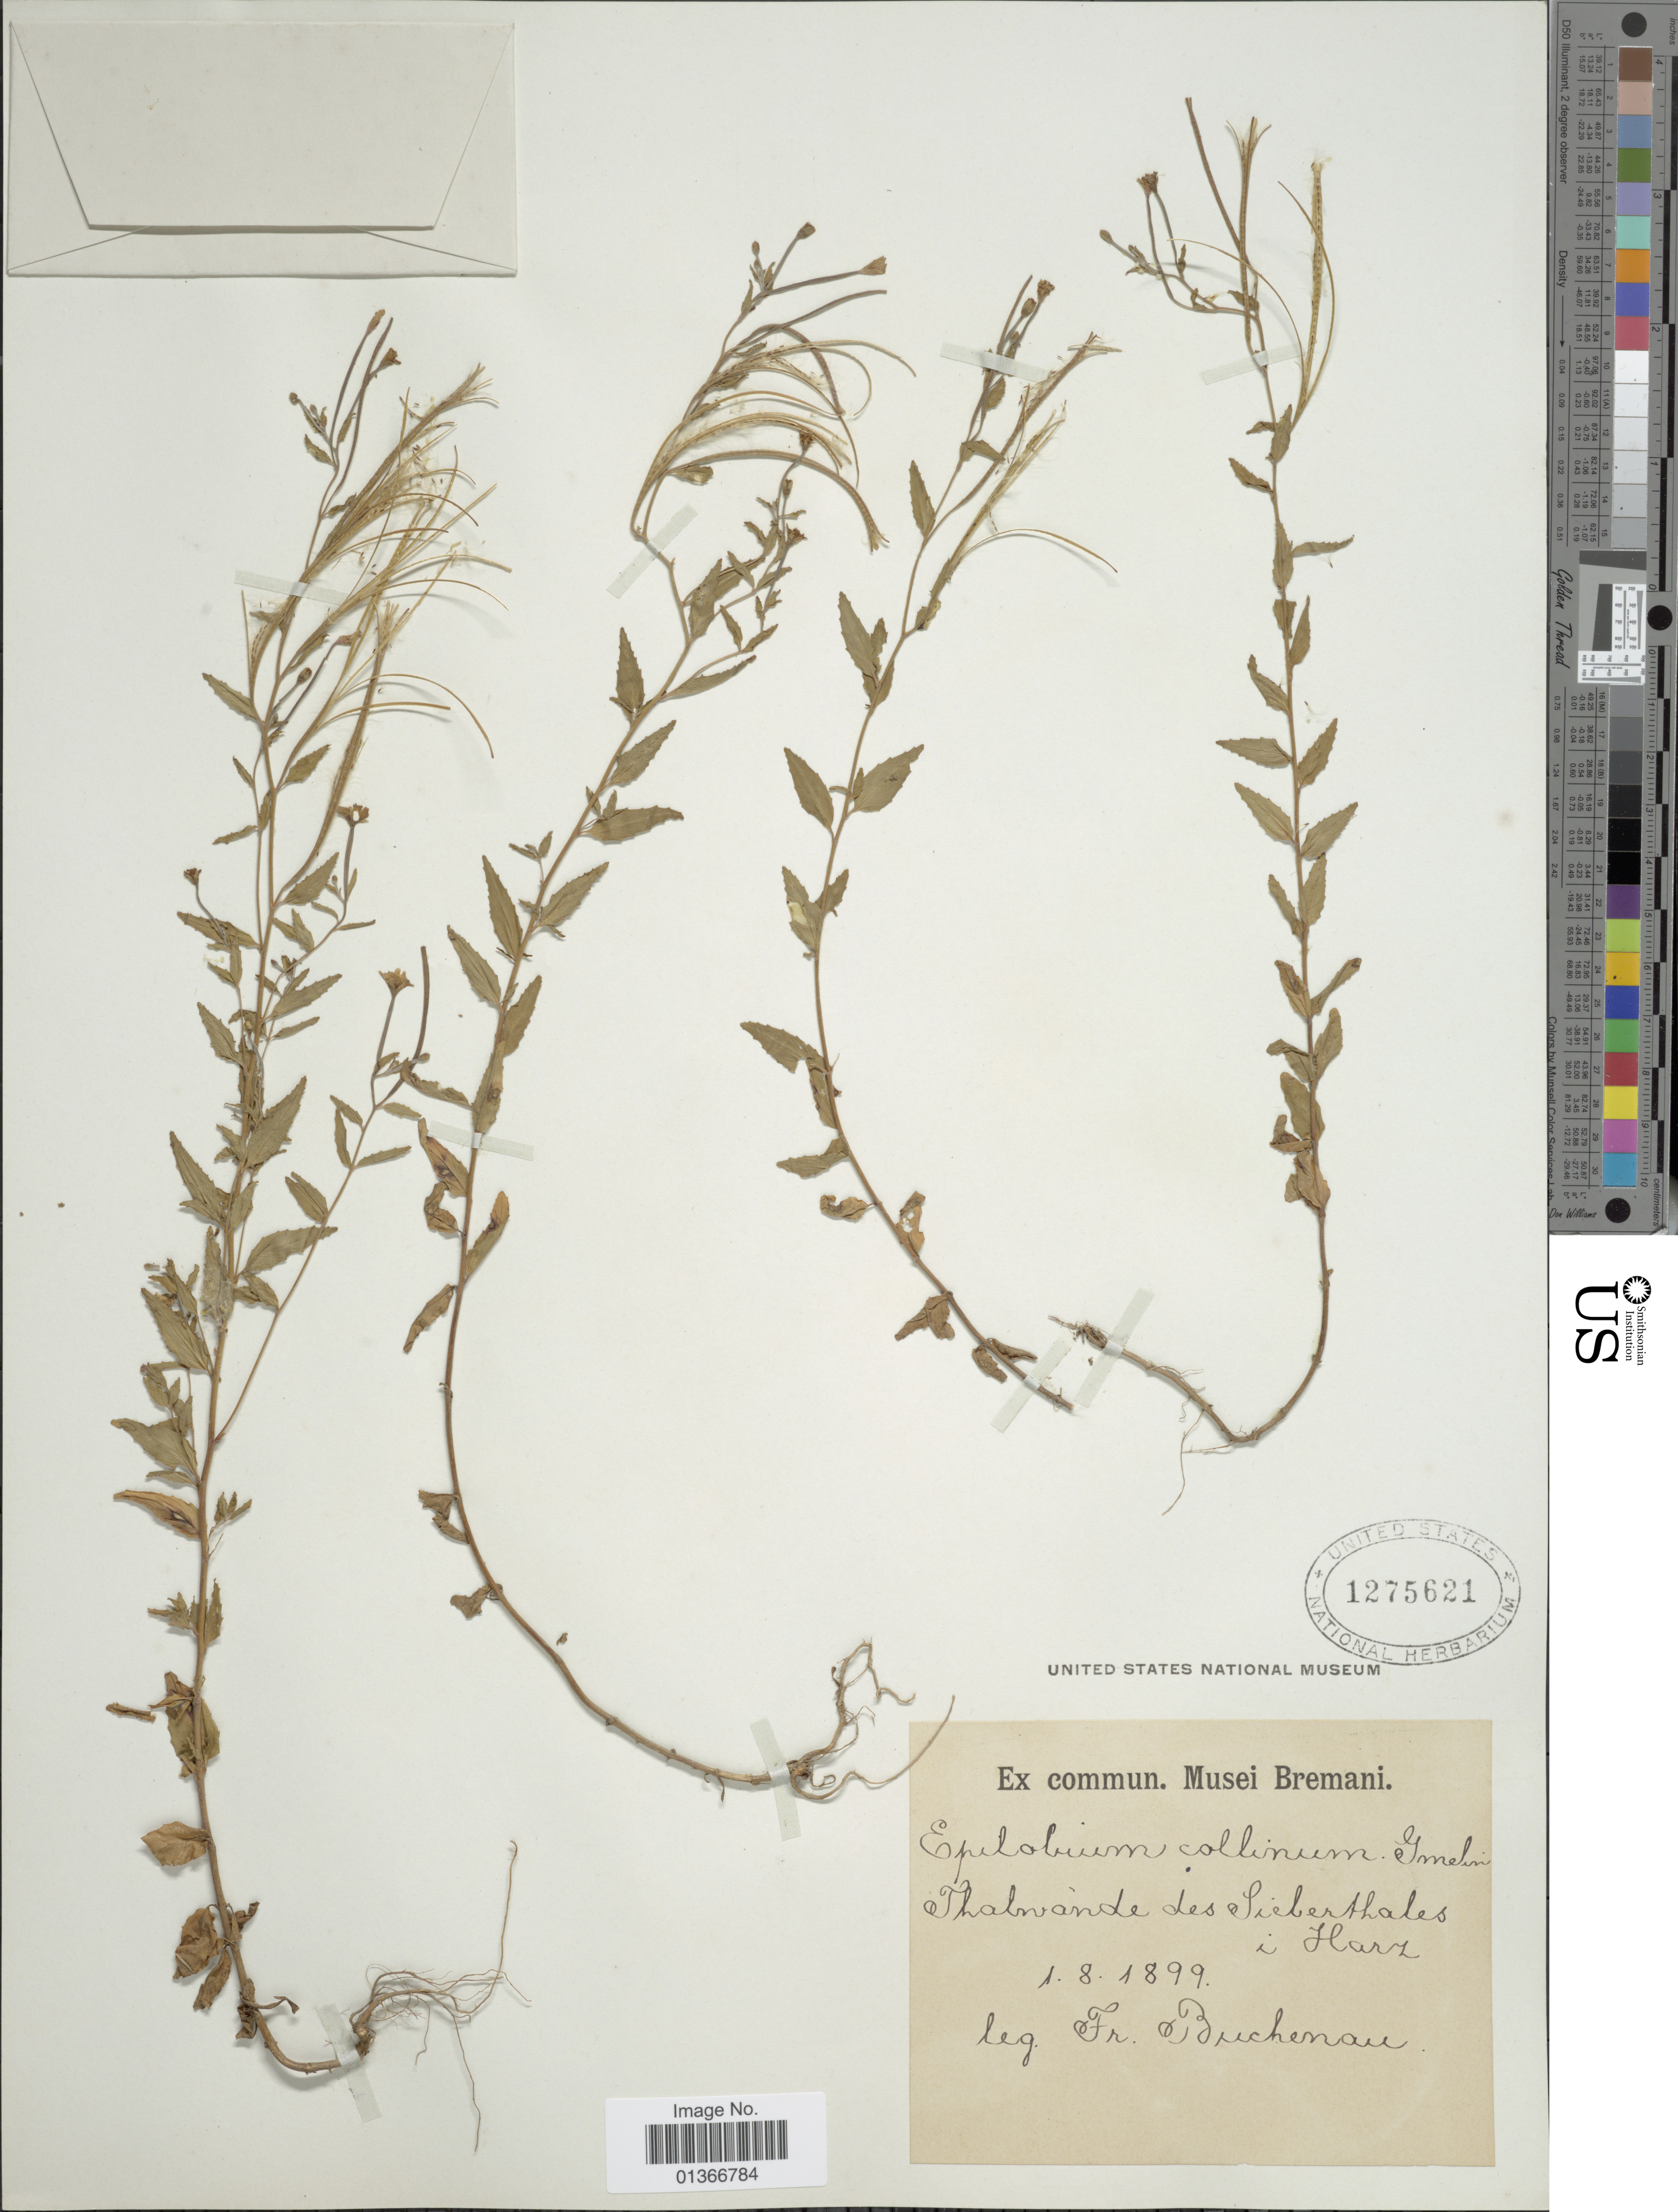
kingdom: Plantae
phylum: Tracheophyta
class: Magnoliopsida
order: Myrtales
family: Onagraceae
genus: Epilobium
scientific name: Epilobium collinum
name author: C.C. Gmel.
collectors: F. Buchenau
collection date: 1899-08-01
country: Germany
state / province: Sachsen-Anhalt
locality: Thabvánde des Sieberthales i Harz. [interpreted]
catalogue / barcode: US 1275621